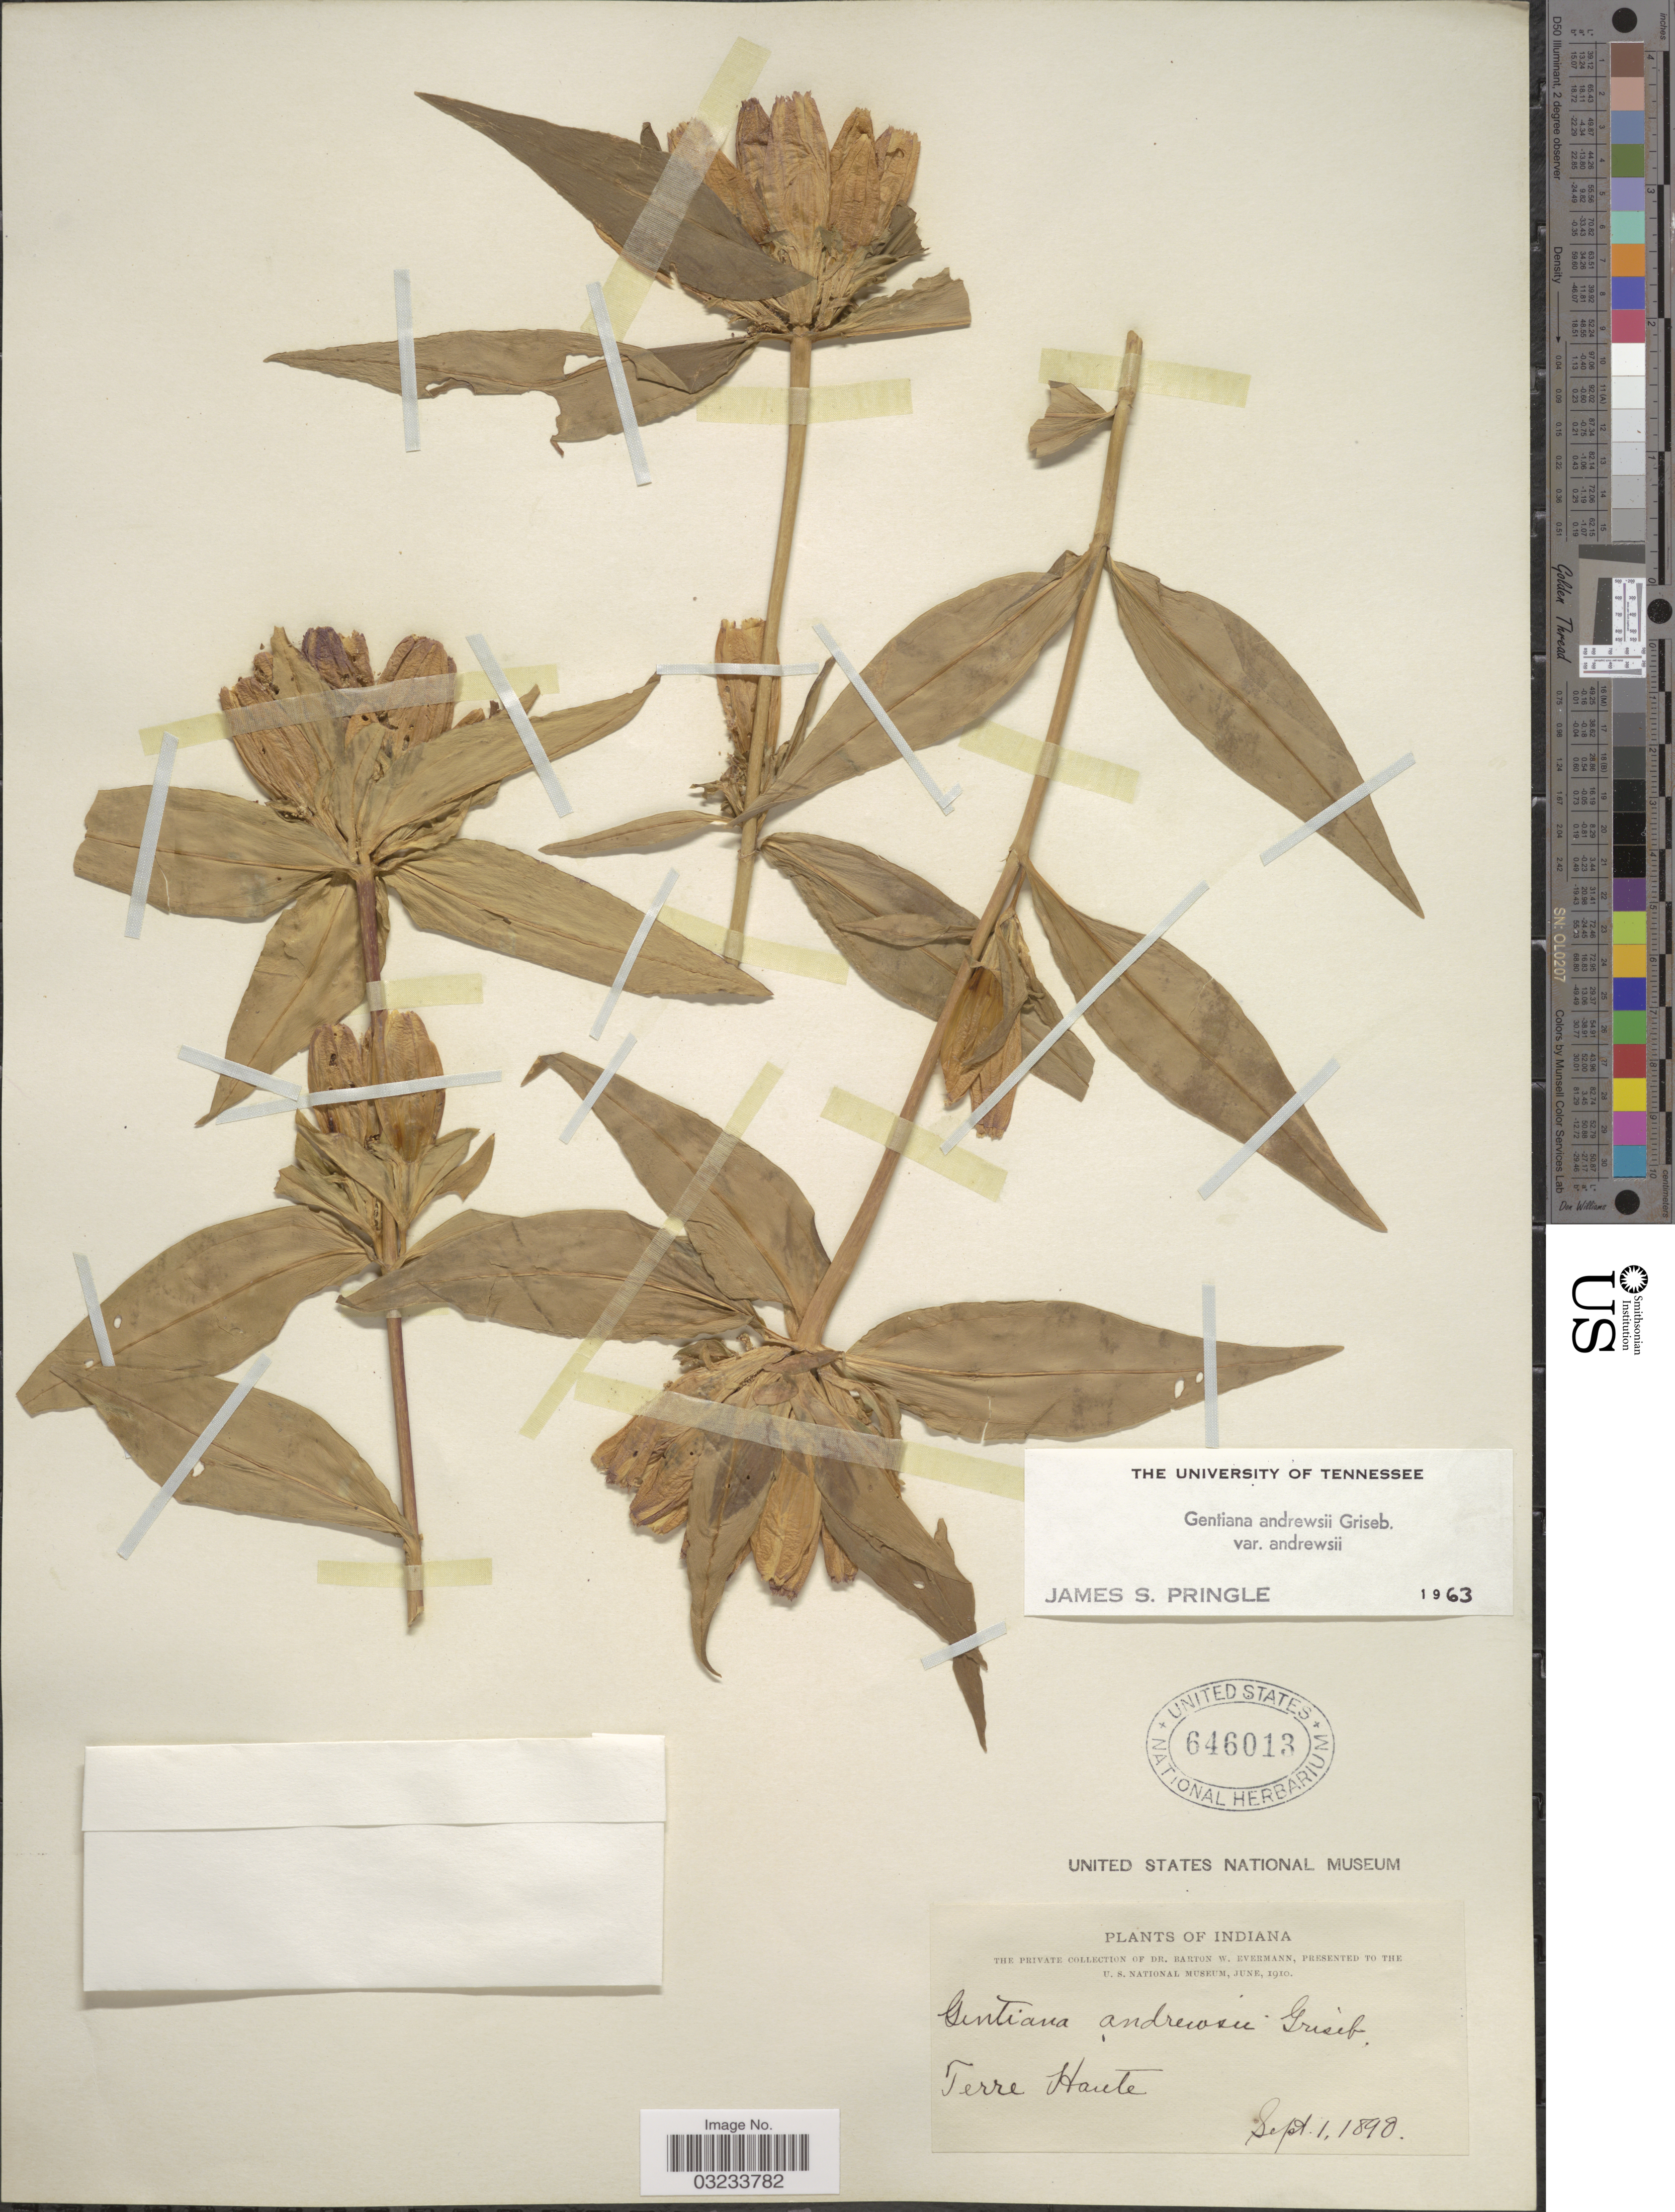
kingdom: Plantae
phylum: Tracheophyta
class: Magnoliopsida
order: Gentianales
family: Gentianaceae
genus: Gentiana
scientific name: Gentiana andrewsii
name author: Griseb.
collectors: B. W. Evermann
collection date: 1898-09-01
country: United States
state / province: Indiana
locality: Terre Haute.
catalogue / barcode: US 646013